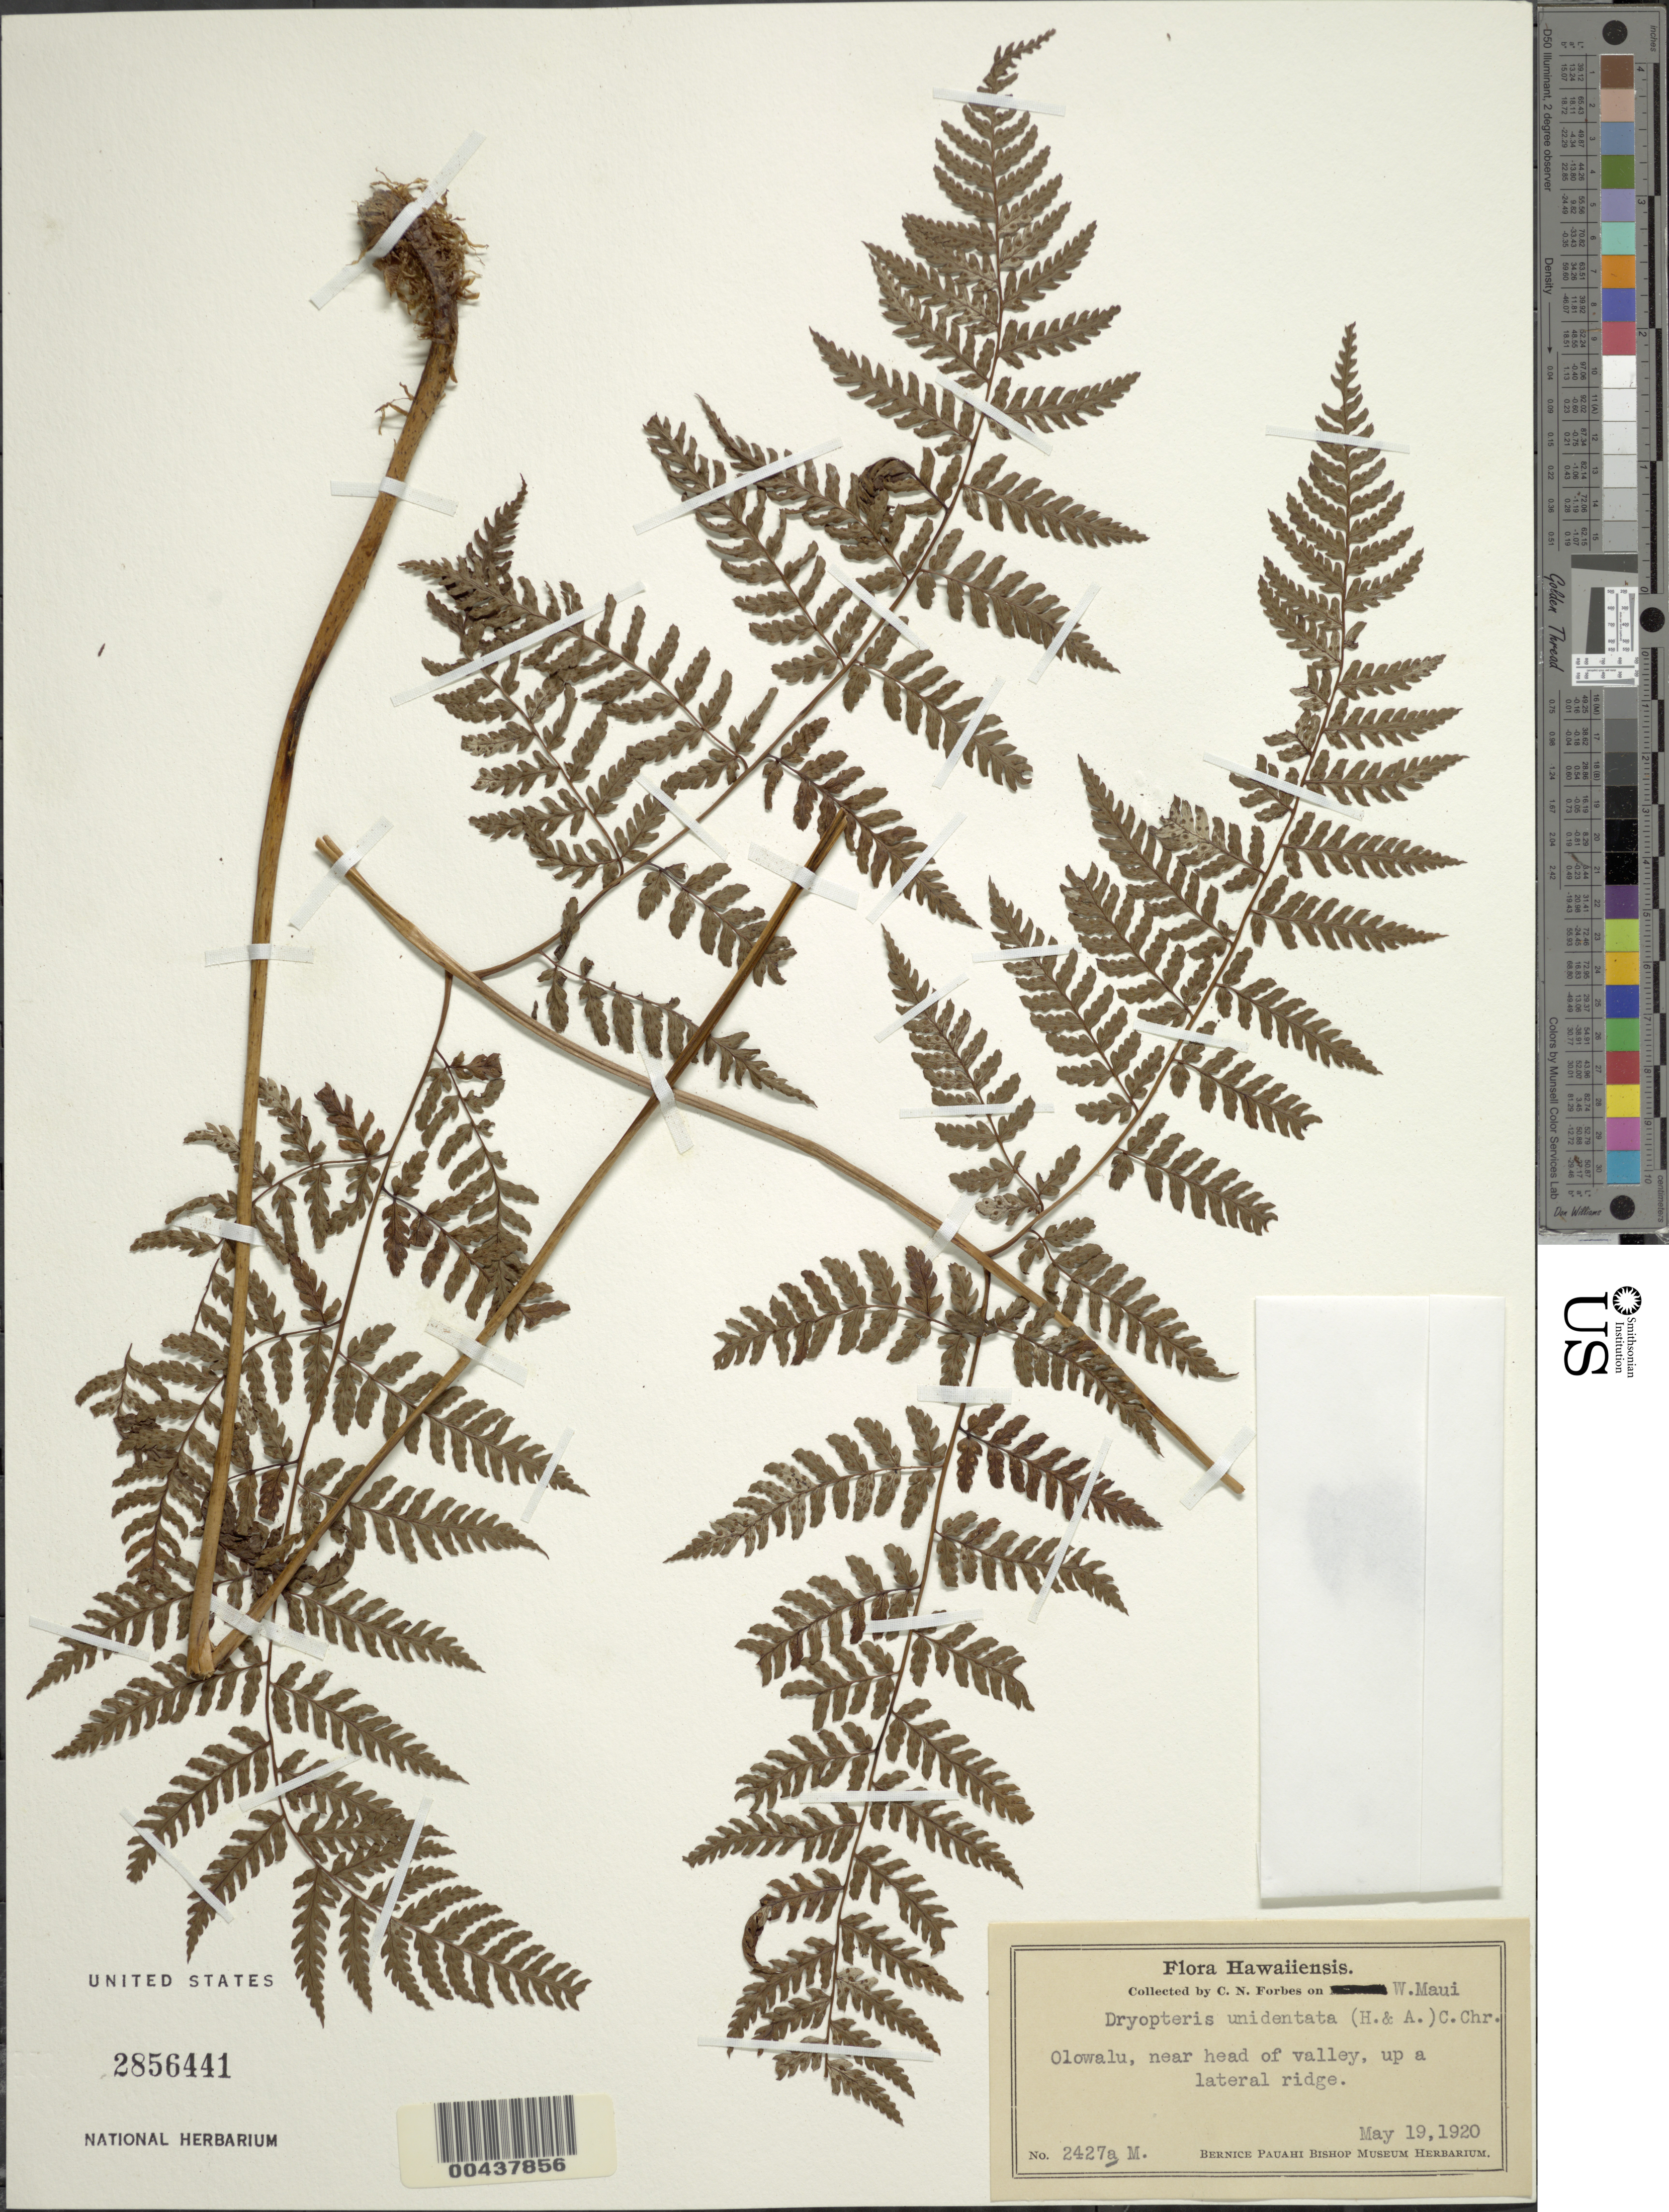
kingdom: Plantae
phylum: Tracheophyta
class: Polypodiopsida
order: Polypodiales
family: Dryopteridaceae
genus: Dryopteris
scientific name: Dryopteris unidentata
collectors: C. N. Forbes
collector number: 2427a M.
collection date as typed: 19 May 1920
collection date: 1920-05-19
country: United States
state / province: Hawaii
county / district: Maui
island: Maui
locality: W Maui, Olowalu, near head of valley, up a lateral ridge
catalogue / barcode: US 2856441